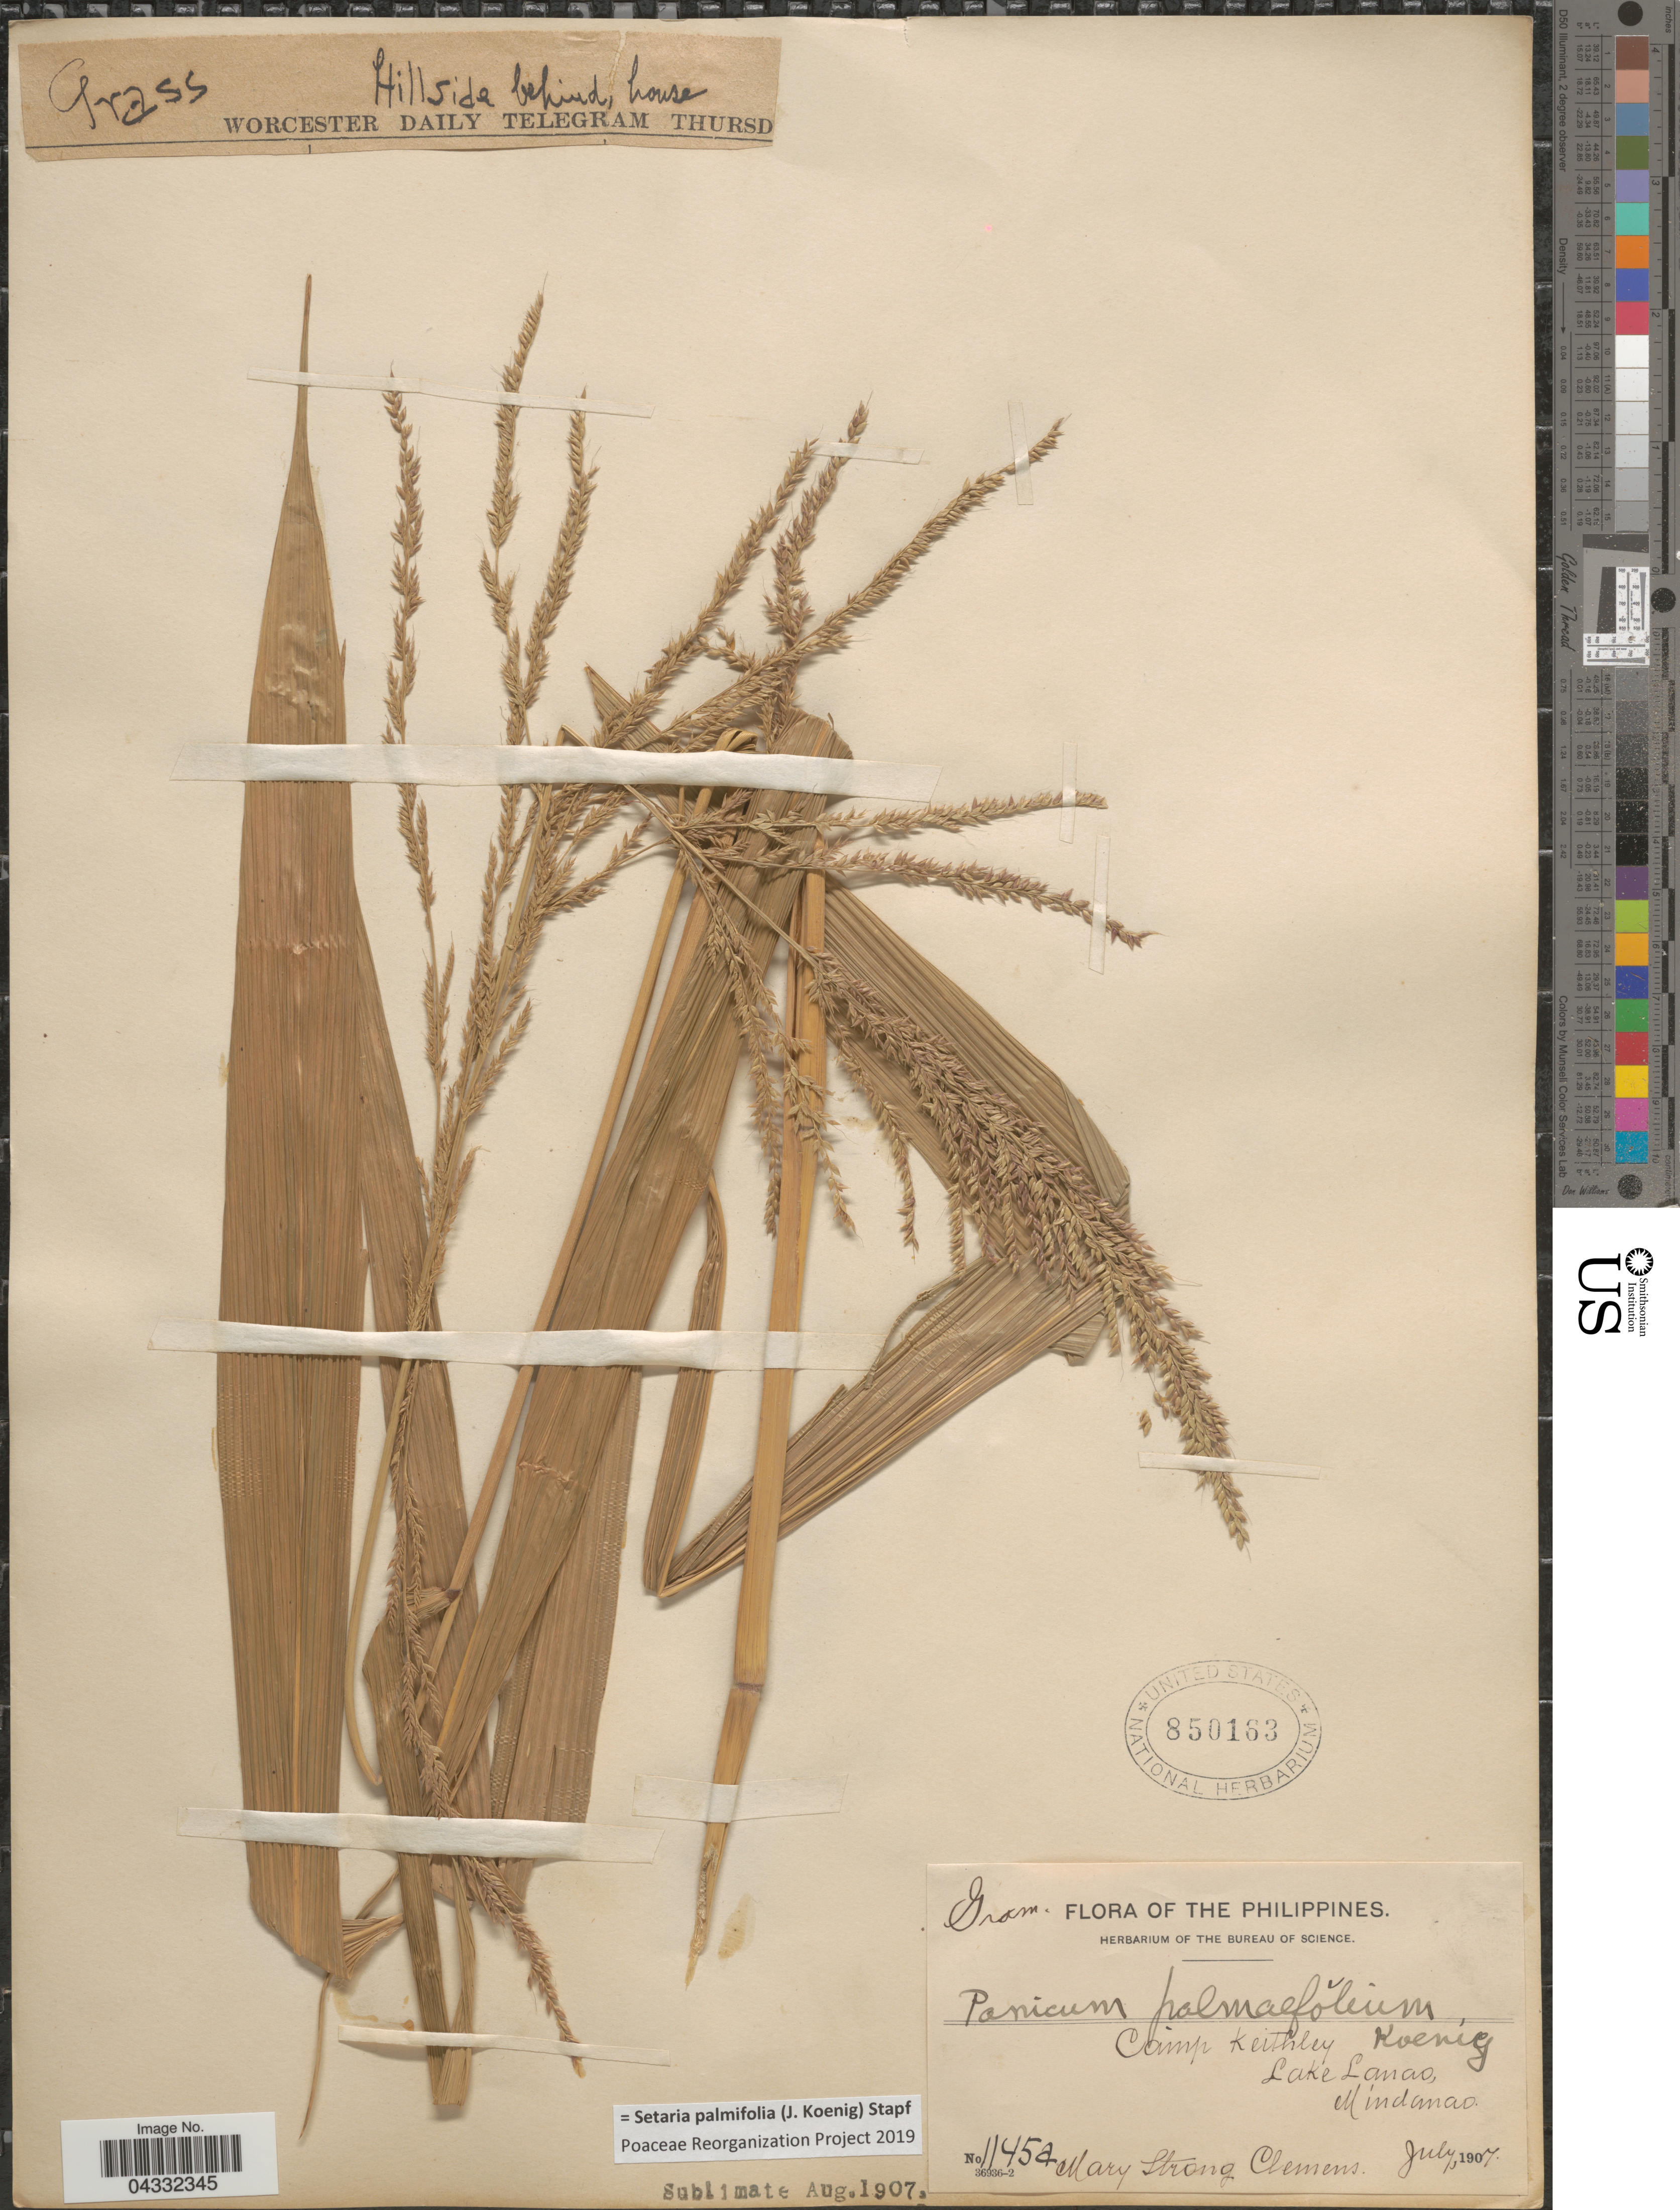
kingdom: Plantae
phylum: Tracheophyta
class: Liliopsida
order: Poales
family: Poaceae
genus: Setaria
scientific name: Setaria palmifolia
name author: (J. Koenig) Stapf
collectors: M. S. Clemens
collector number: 1145a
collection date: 1907-07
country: Philippines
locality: Camp Keithley. Lake Lanao, Mindanao.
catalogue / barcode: US 850163